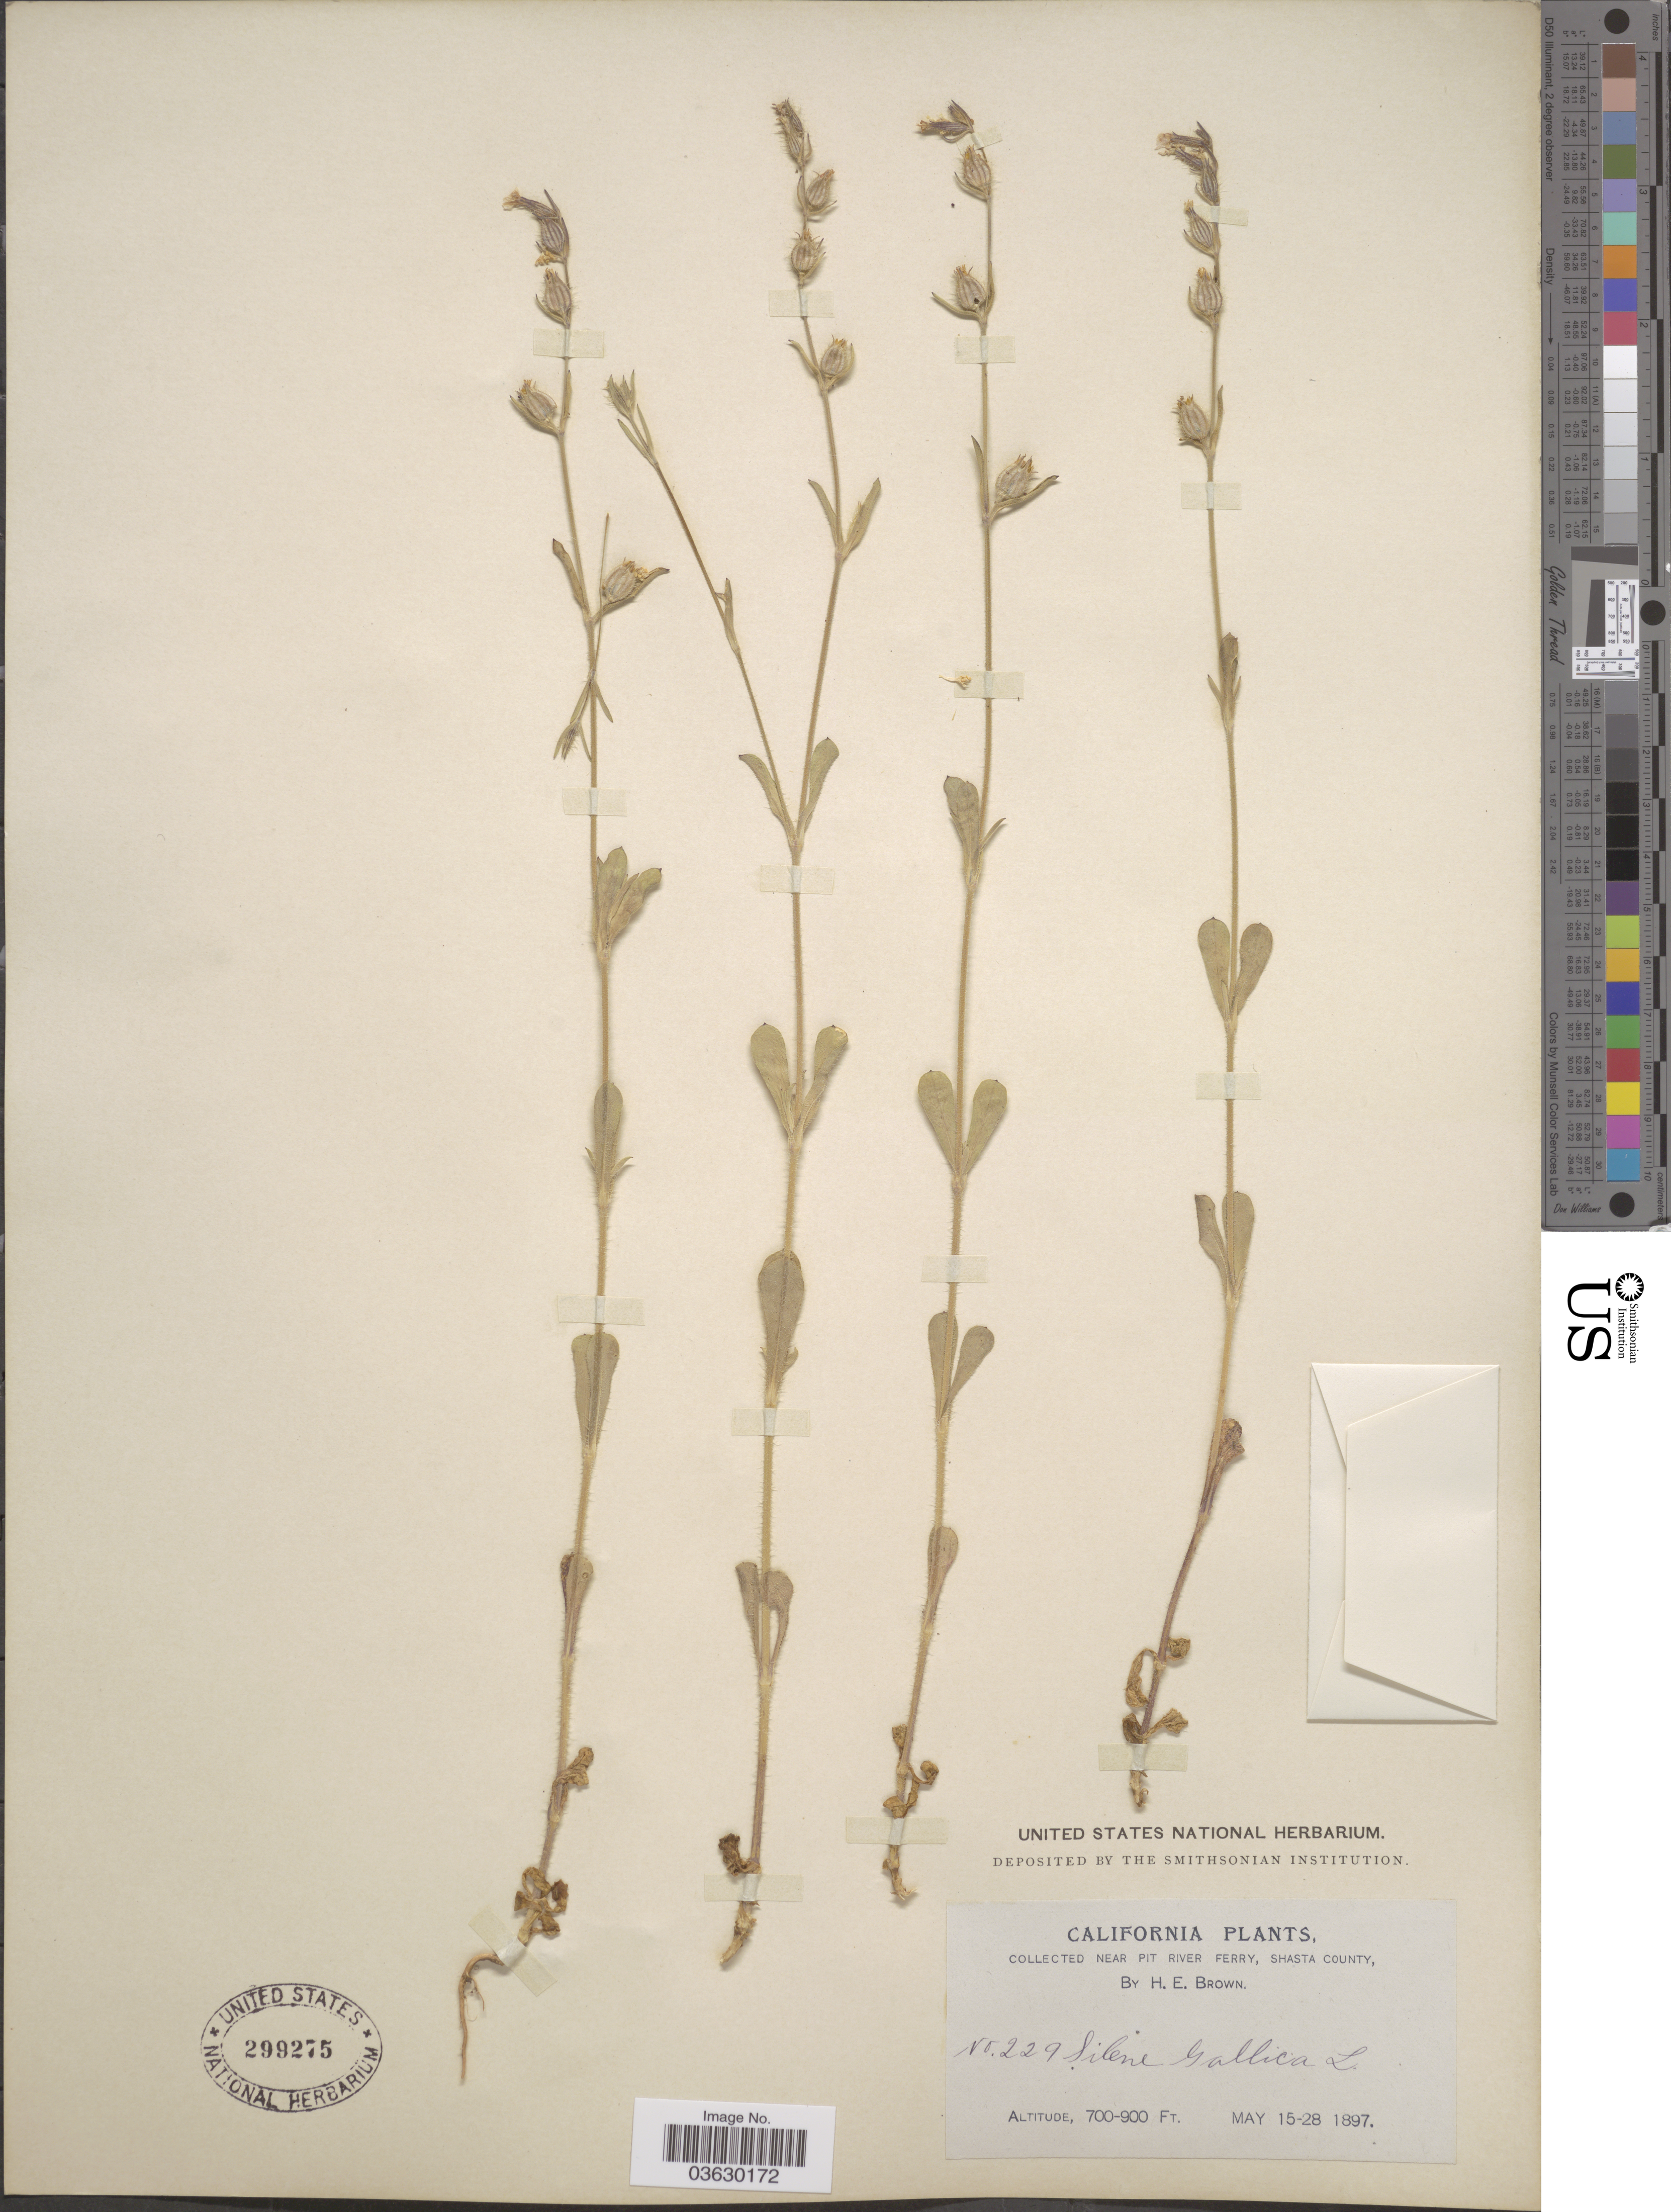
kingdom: Plantae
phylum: Tracheophyta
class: Magnoliopsida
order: Caryophyllales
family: Caryophyllaceae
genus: Silene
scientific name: Silene gallica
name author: L.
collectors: H. E. Brown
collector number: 229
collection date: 1897-05-15/1897-05-28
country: United States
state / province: California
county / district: Shasta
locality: Near Pit River Ferry, Shasta County.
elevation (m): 213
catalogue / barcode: US 299275